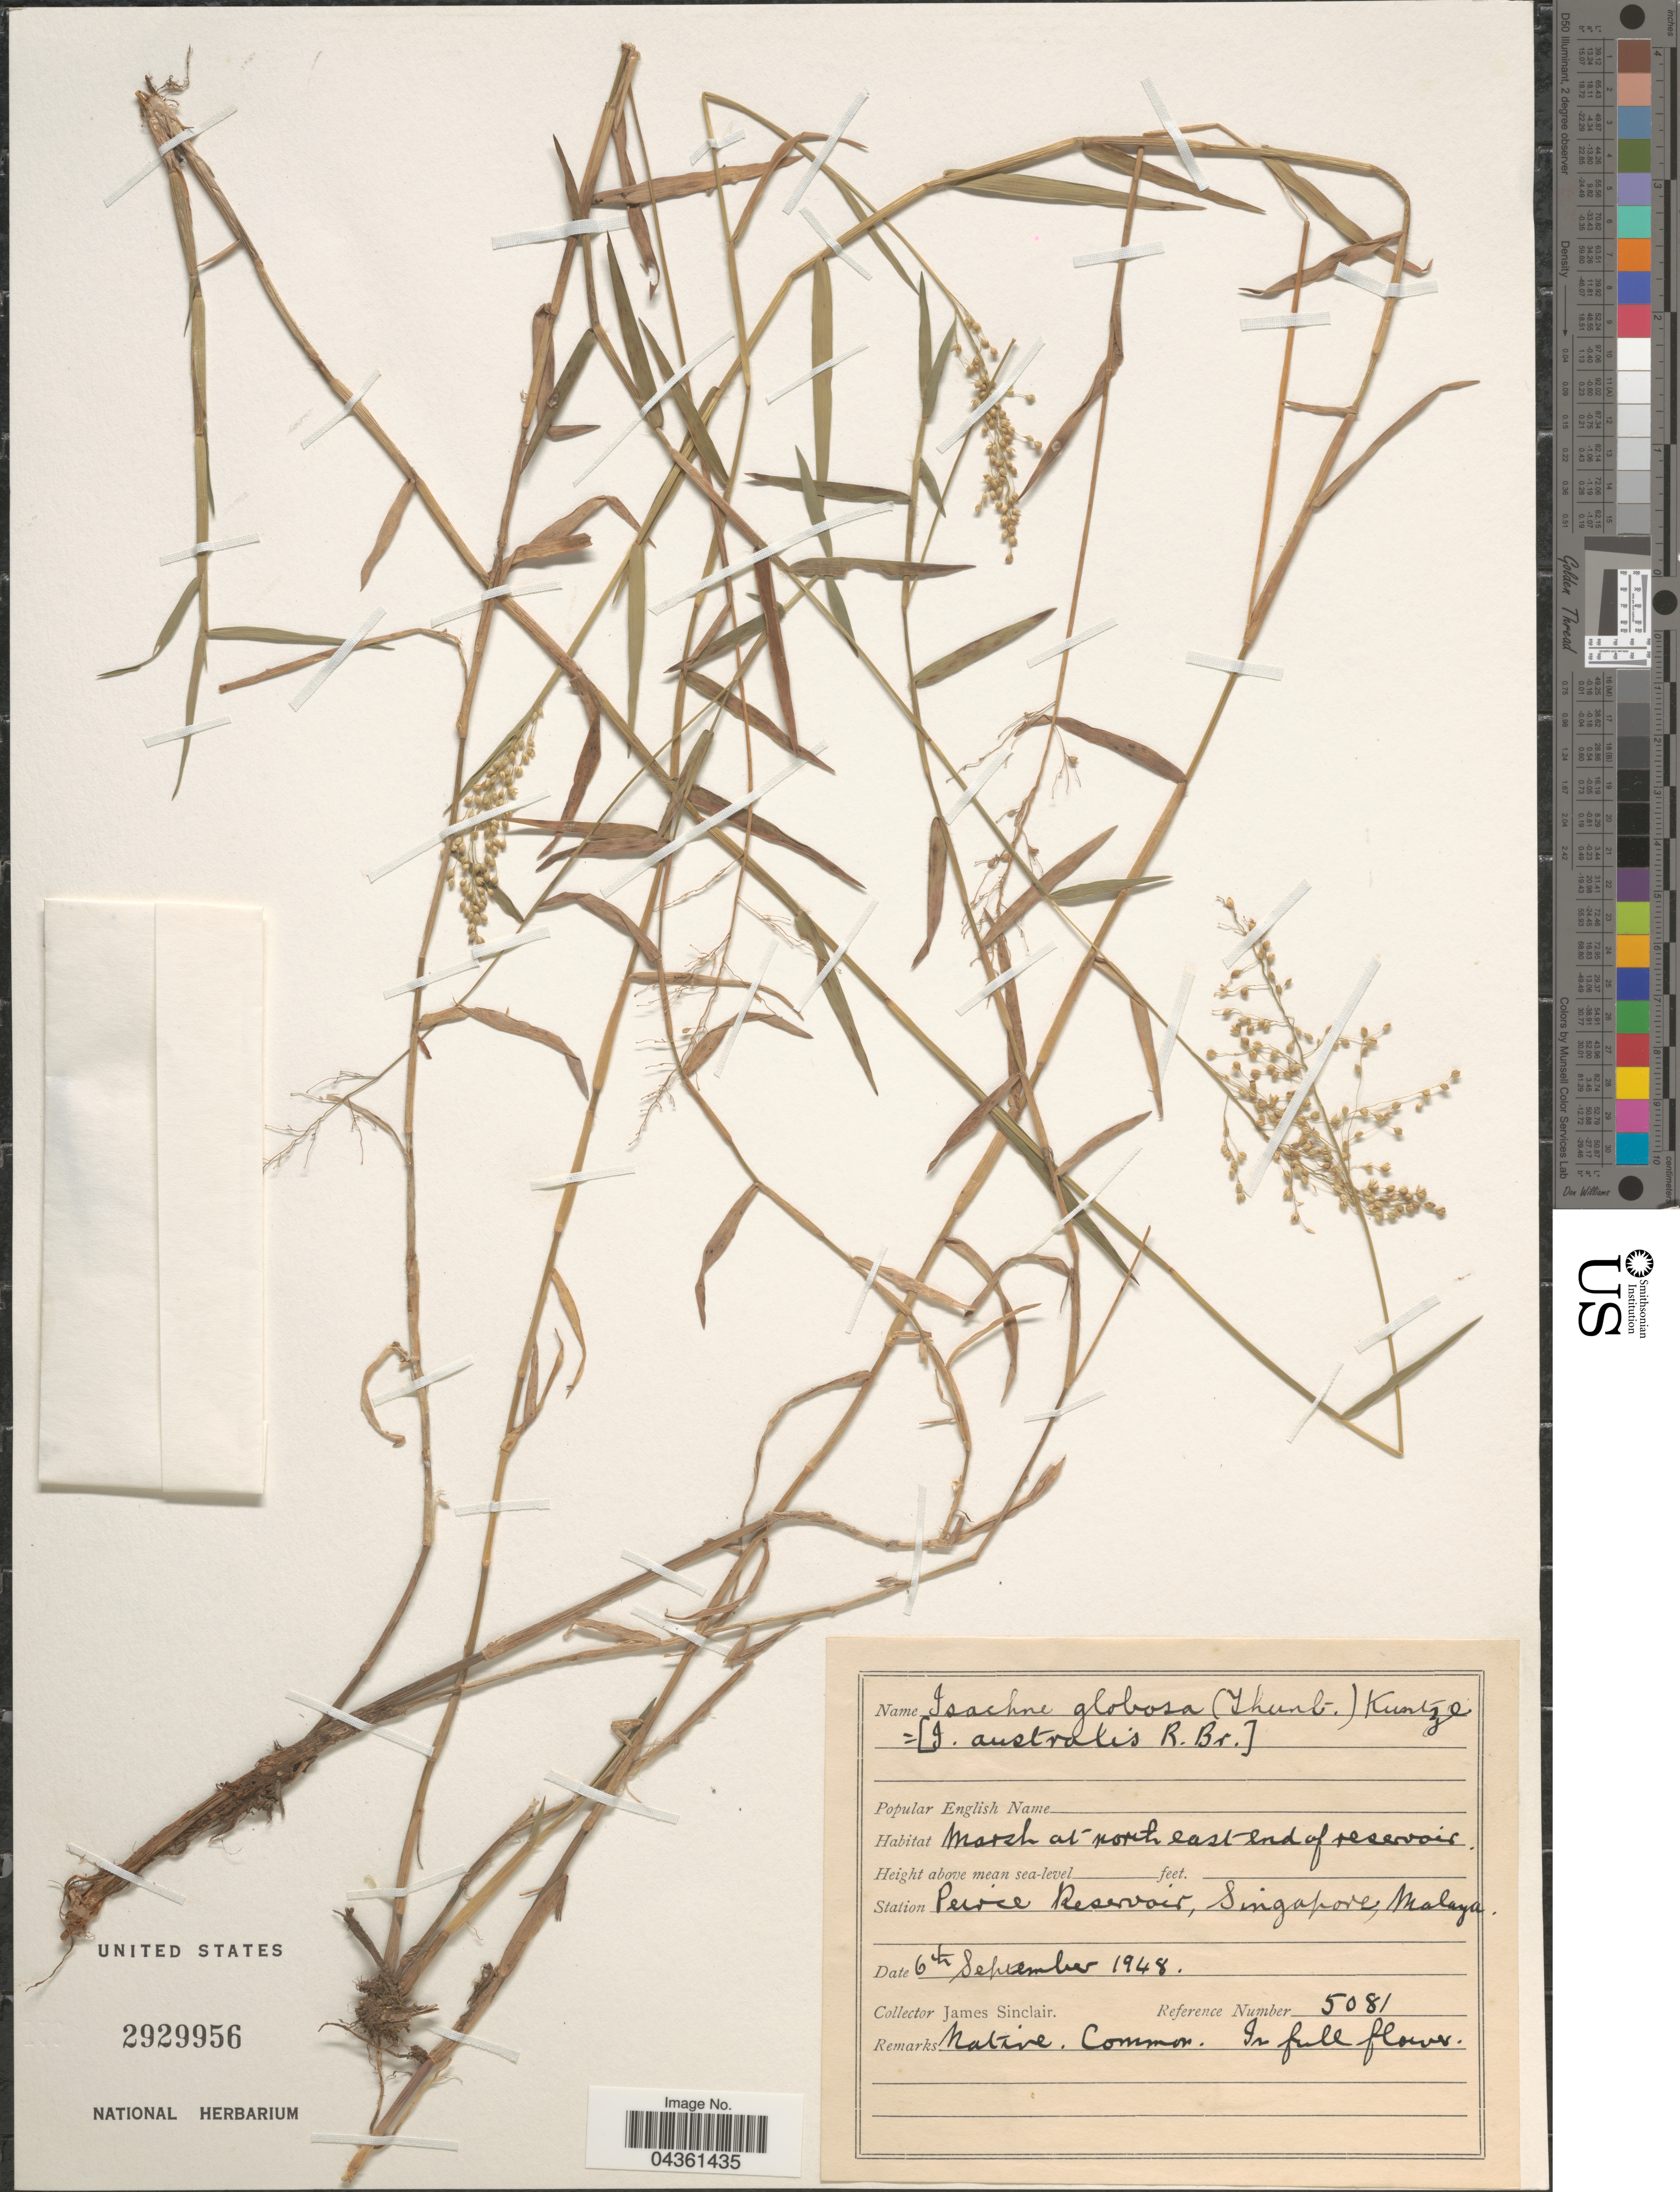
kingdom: Plantae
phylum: Tracheophyta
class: Liliopsida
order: Poales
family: Poaceae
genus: Isachne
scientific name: Isachne globosa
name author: (Thunb.) Kuntze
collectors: J. Sinclair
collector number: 5081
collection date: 1948-09-06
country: Singapore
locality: Marsh at north east end of reservoir. Station Peirce Reservoir, Malaya.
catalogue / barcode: US 2929956